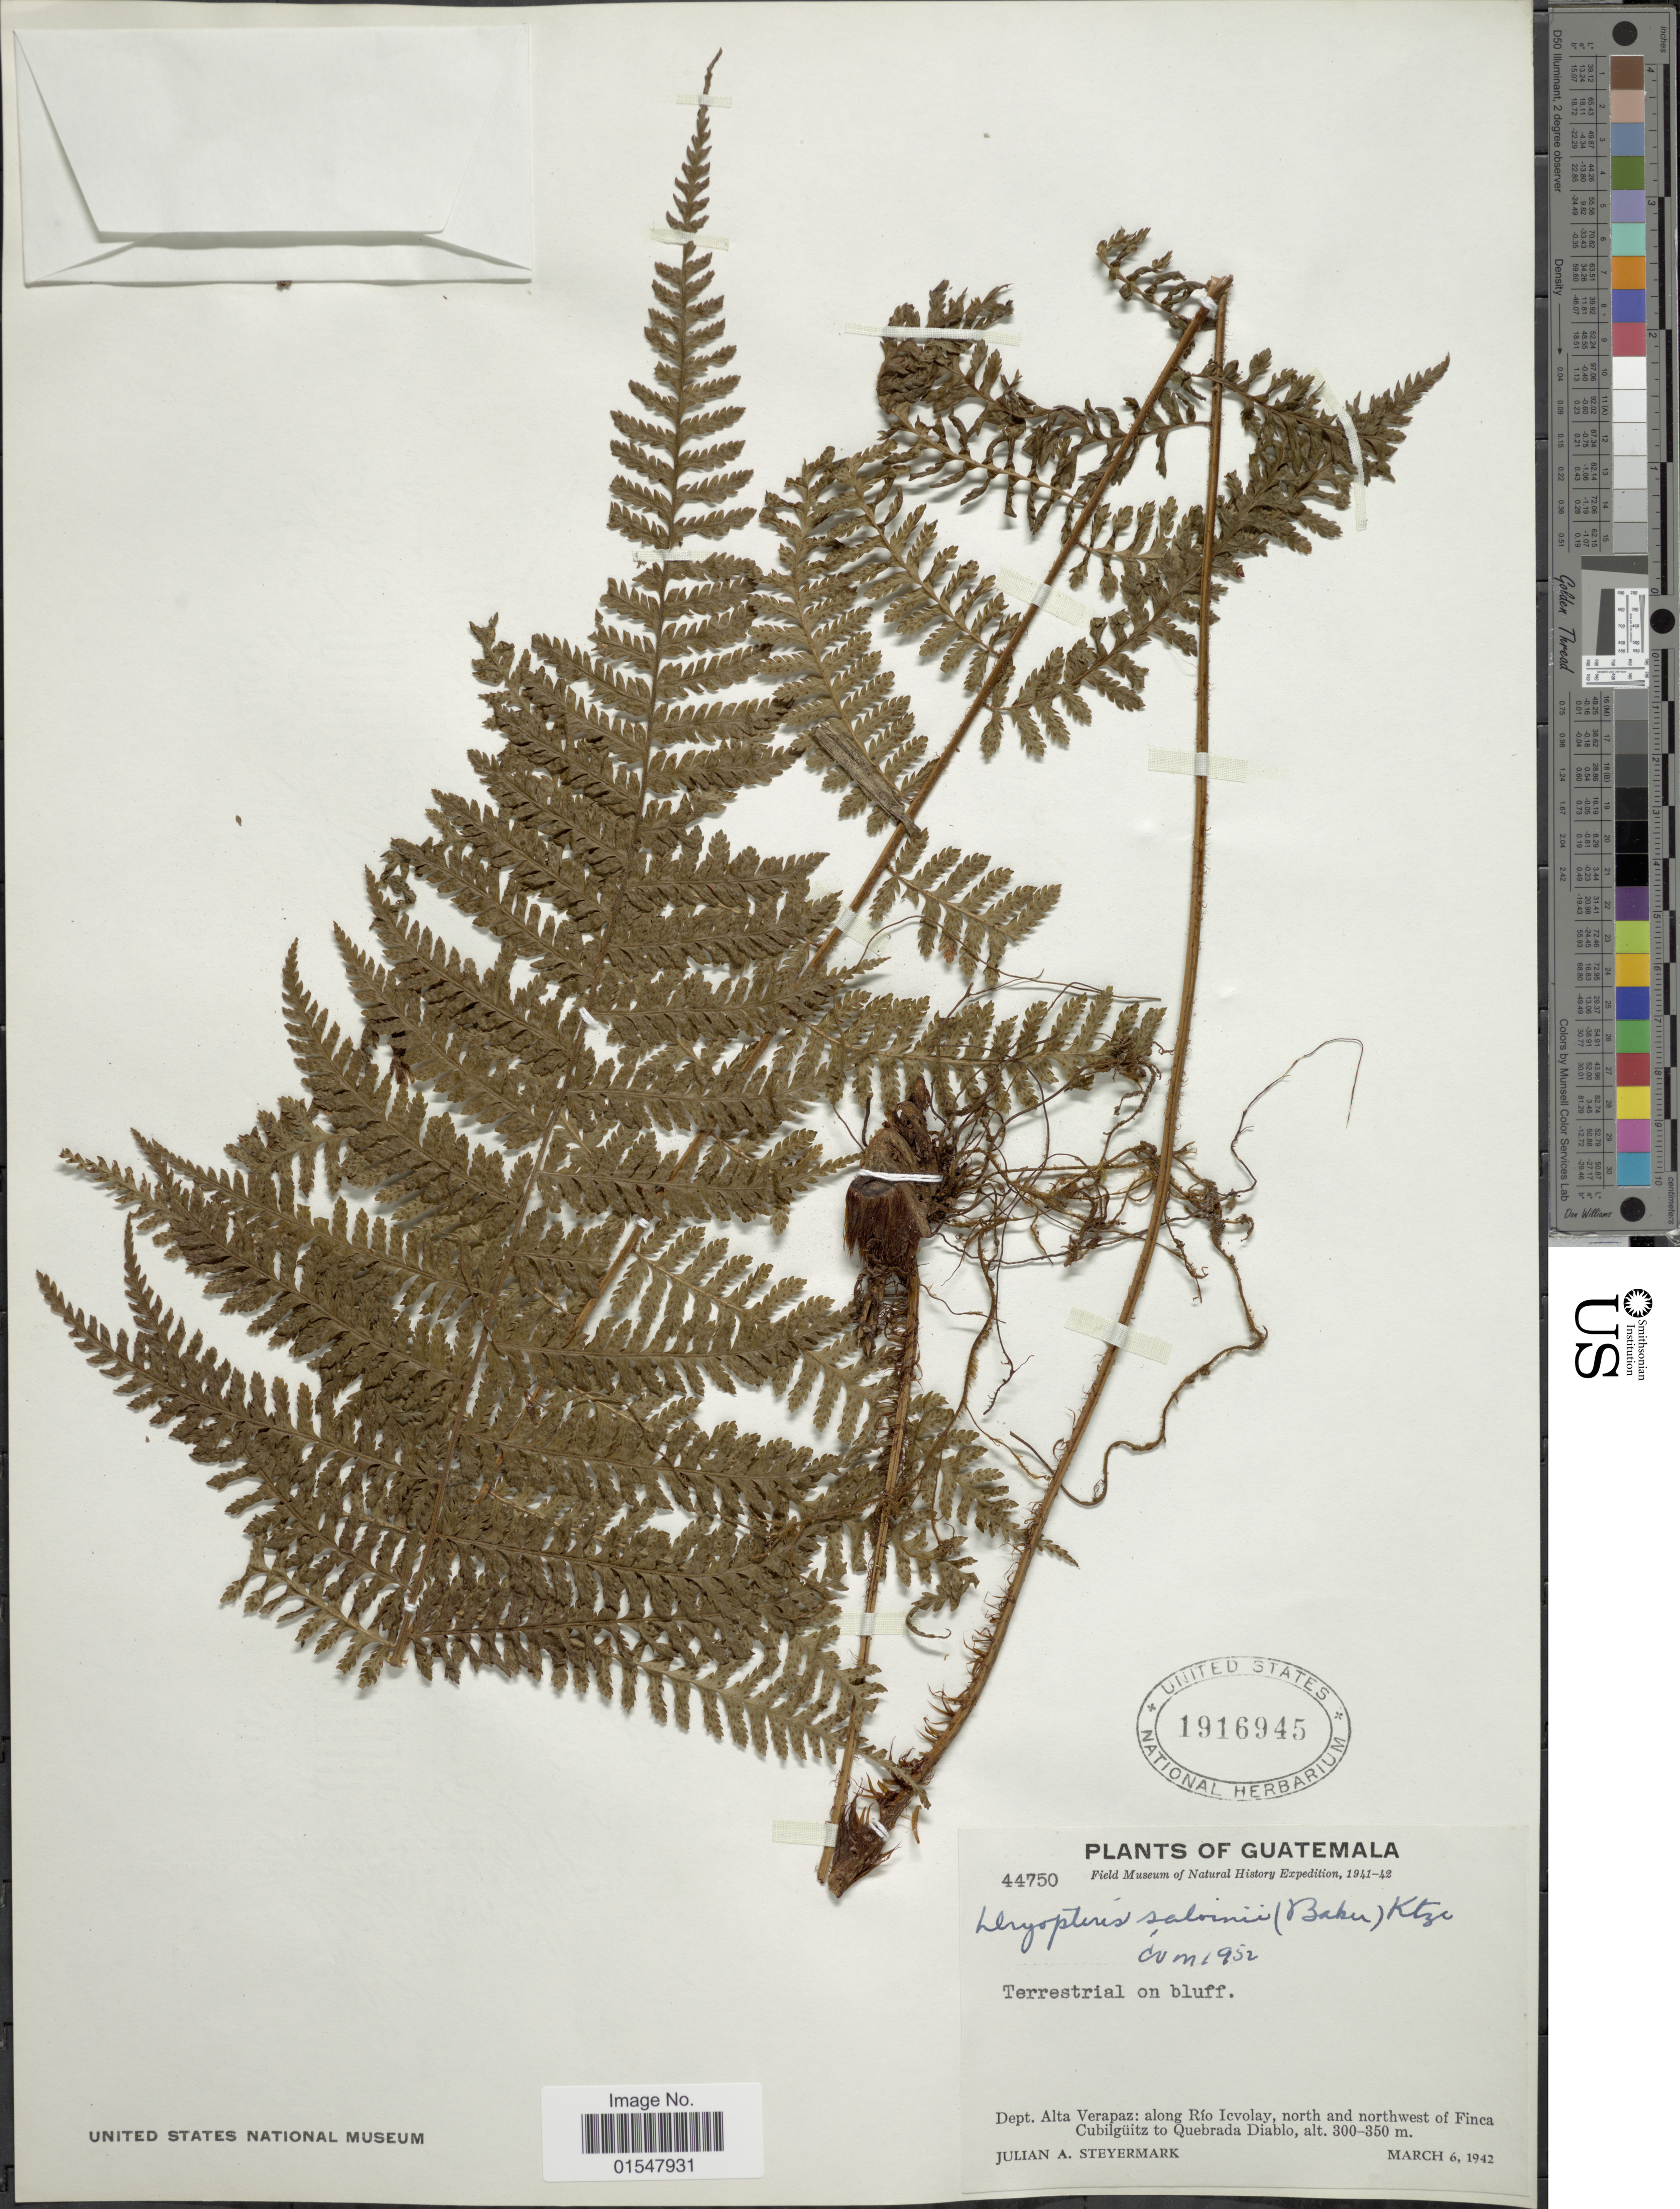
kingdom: Plantae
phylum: Tracheophyta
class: Polypodiopsida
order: Polypodiales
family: Dryopteridaceae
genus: Ctenitis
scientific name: Ctenitis salvinii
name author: (Baker) Stolze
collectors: J. Steyermark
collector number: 44750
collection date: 1942-03-06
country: Guatemala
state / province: Alta Verapaz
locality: Guatemala, Dept. Alta Verapaz: along Río Icvolauy, north and northwest of Finca Cubilgüitz to Quebrada Diablo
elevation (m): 300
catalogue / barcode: US 1916945